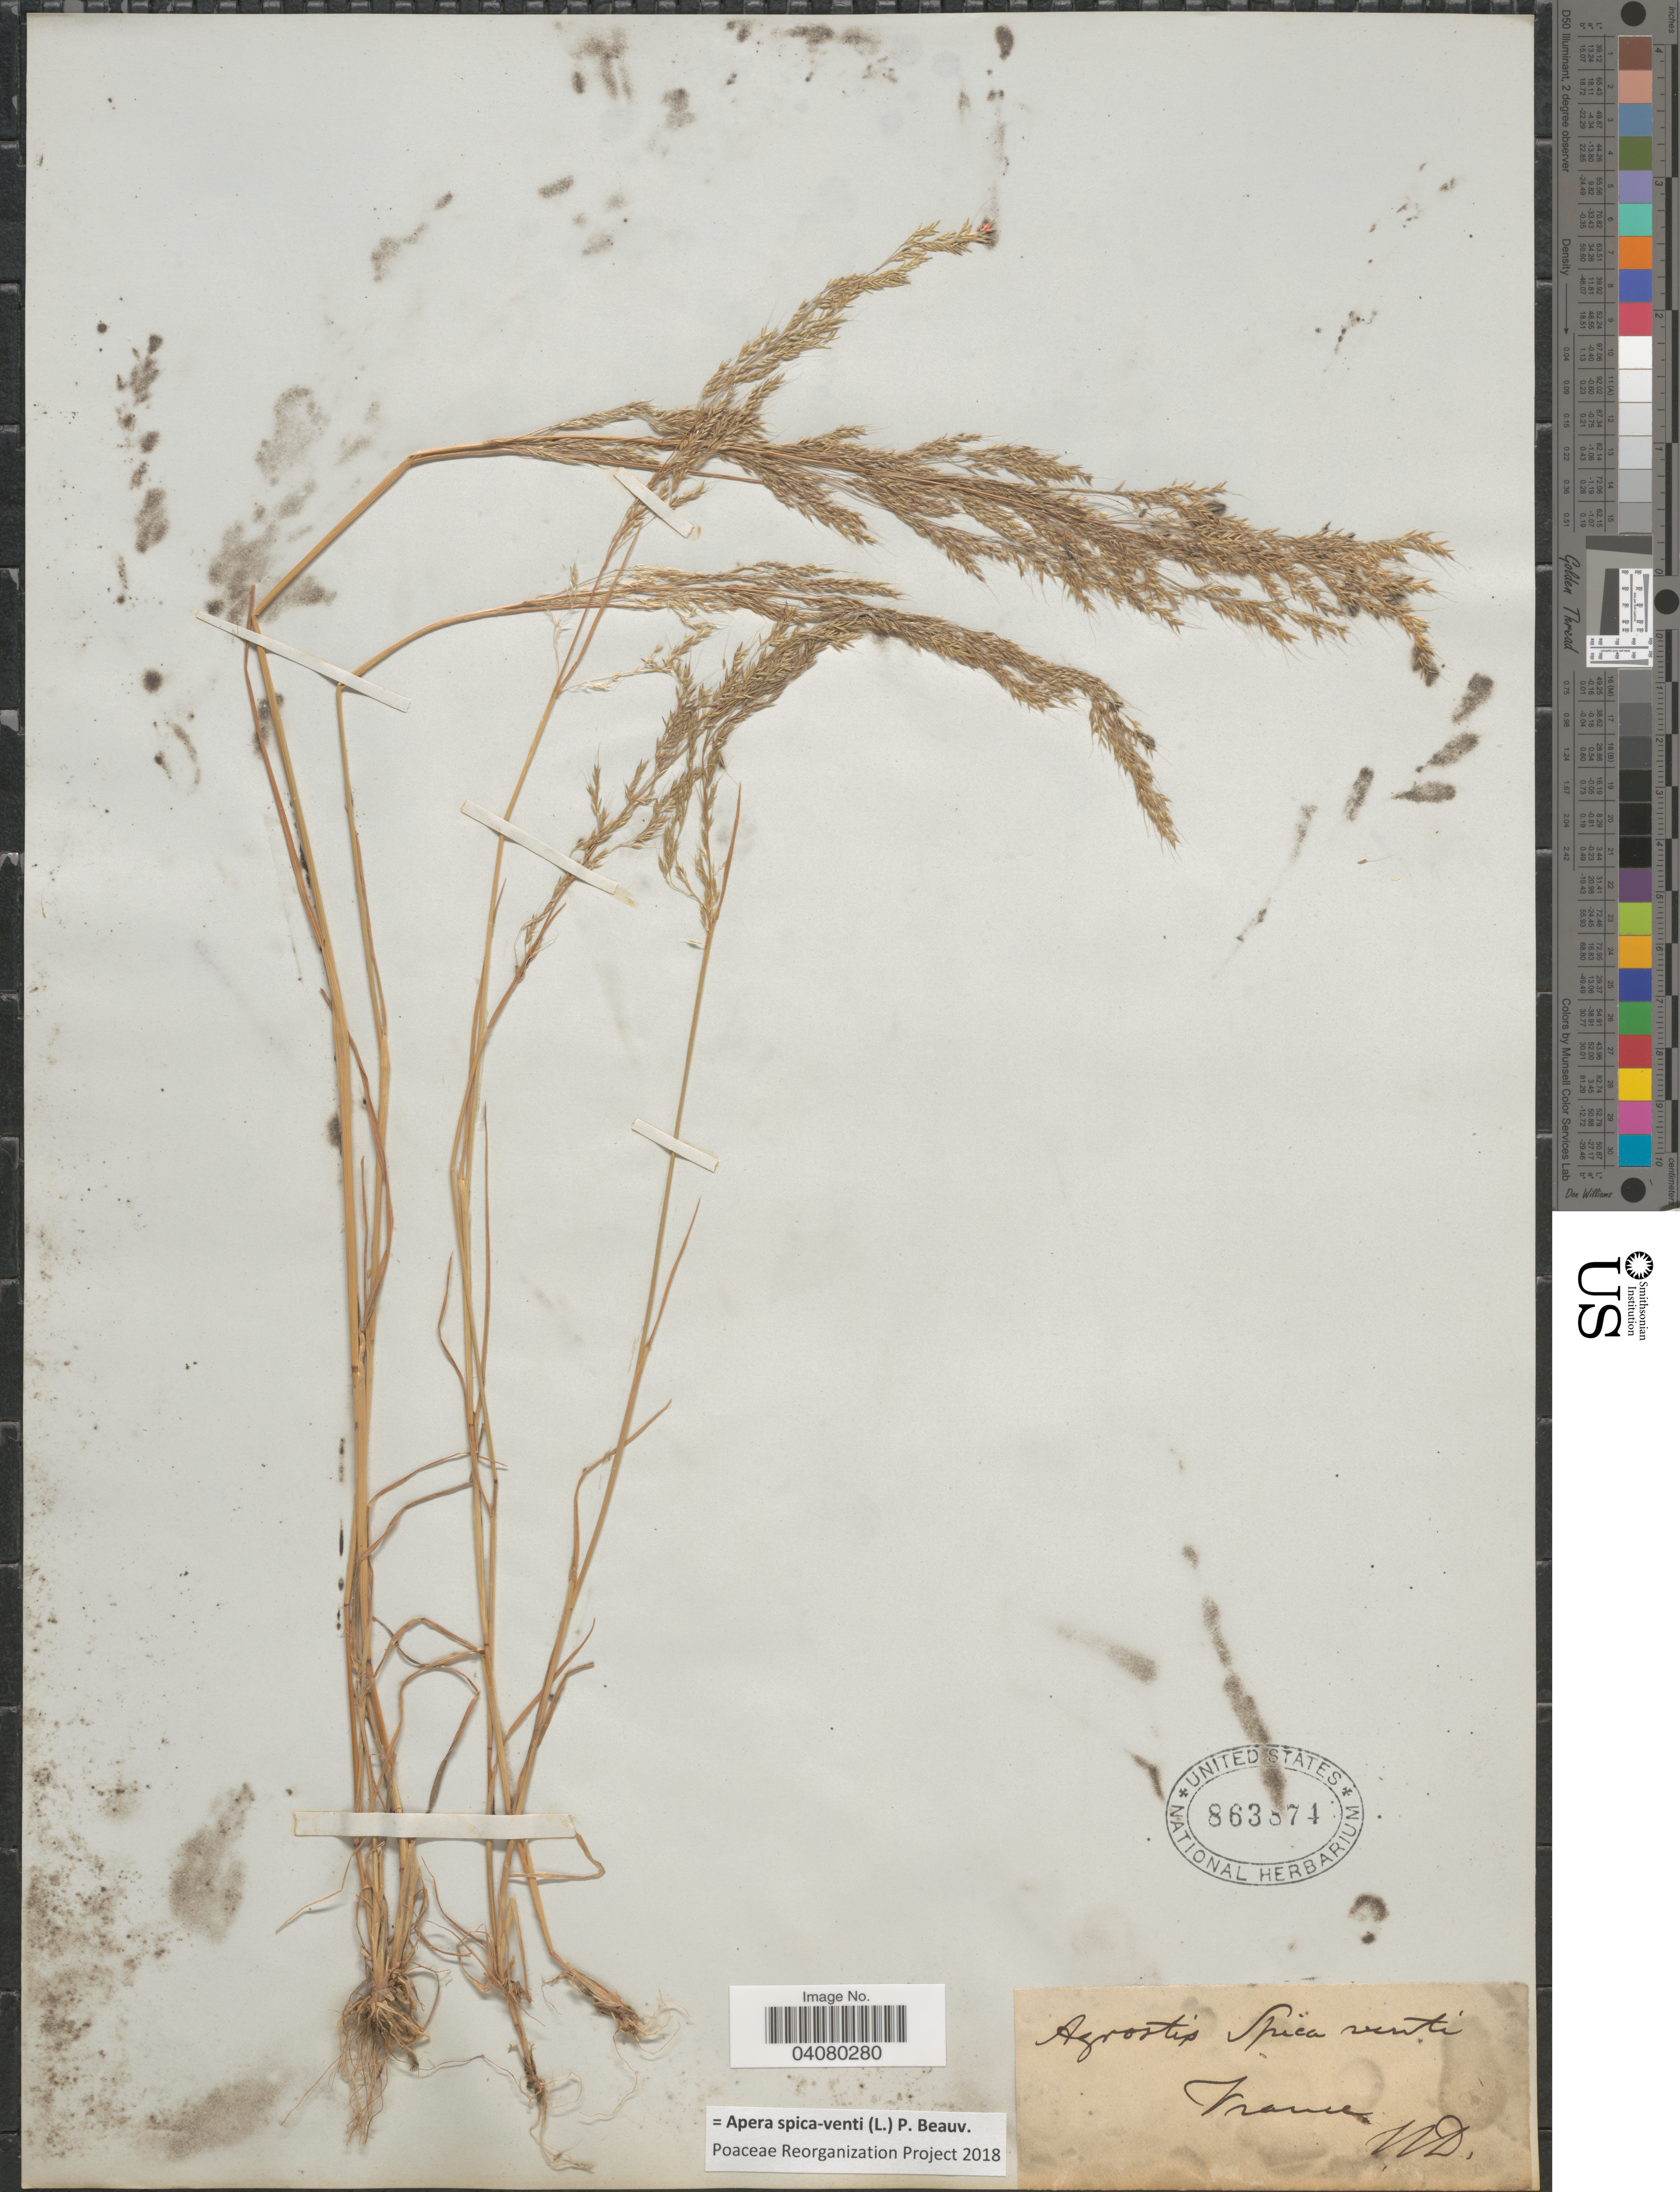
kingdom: Plantae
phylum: Tracheophyta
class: Liliopsida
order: Poales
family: Poaceae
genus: Apera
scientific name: Apera spica-venti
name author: (L.) P. Beauv.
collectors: W. D.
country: France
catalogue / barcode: US 863874